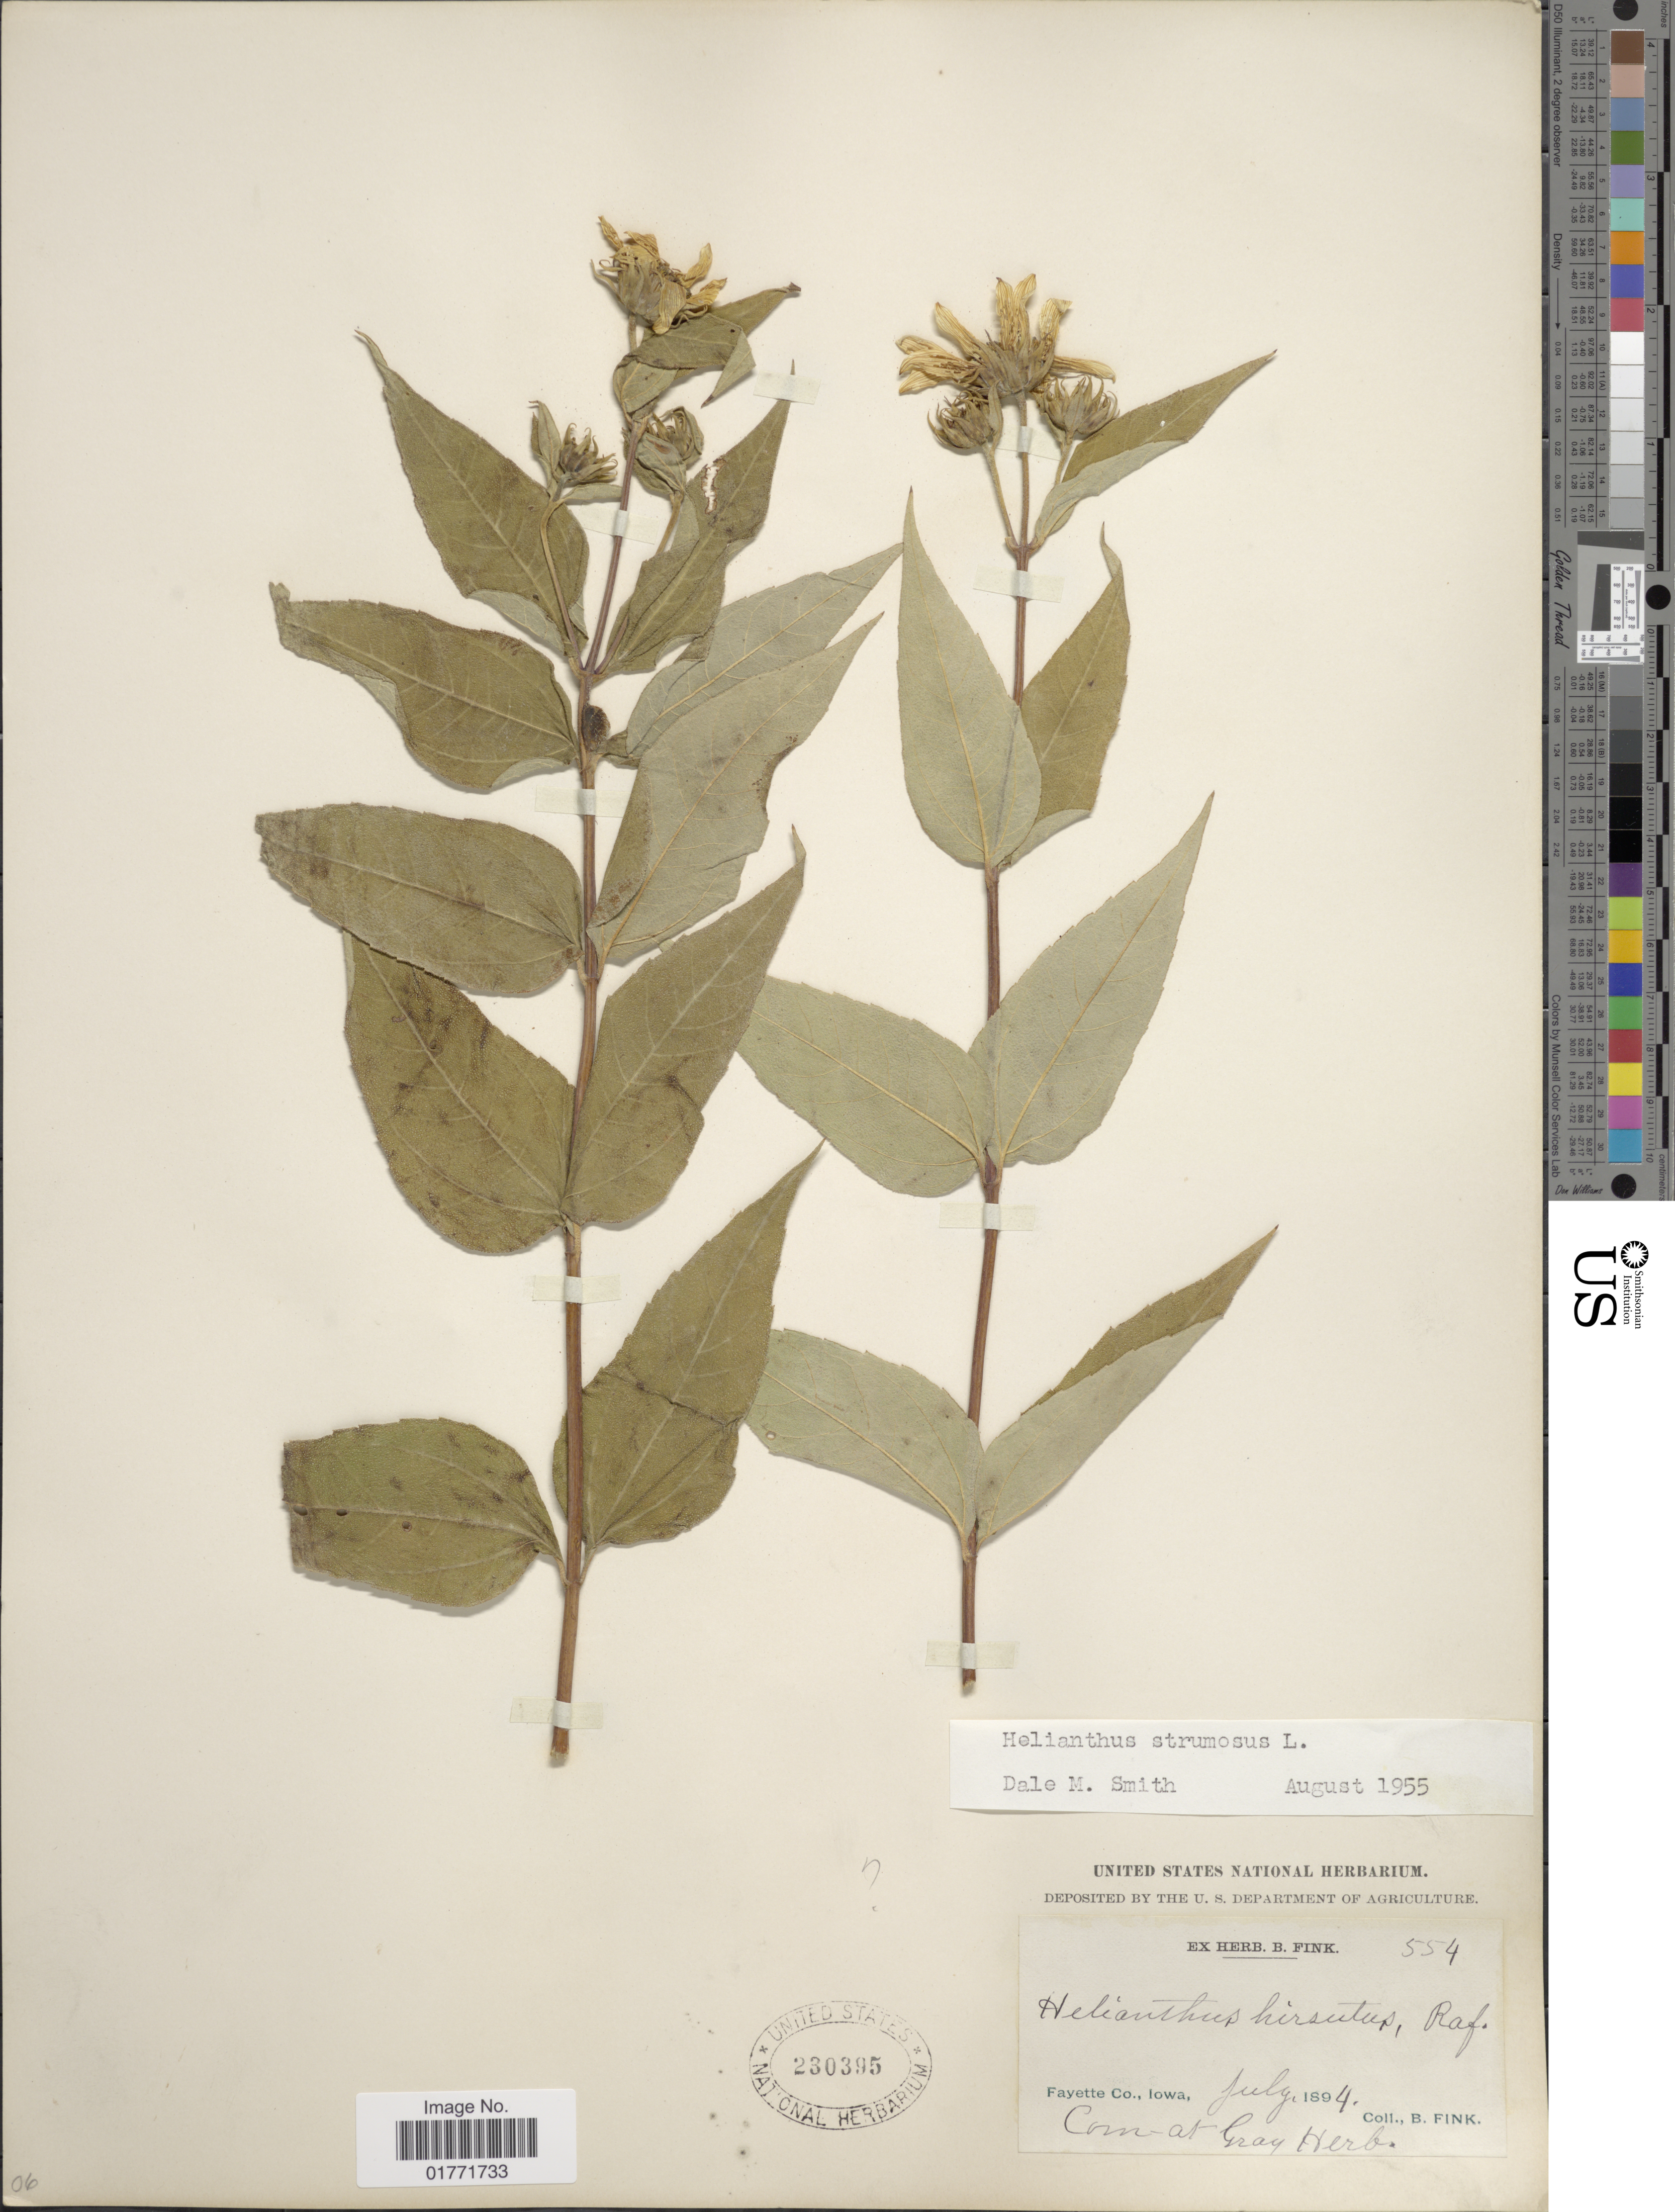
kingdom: Plantae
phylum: Tracheophyta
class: Magnoliopsida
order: Asterales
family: Asteraceae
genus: Helianthus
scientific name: Helianthus strumosus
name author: L.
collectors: B. Fink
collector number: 554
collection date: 1894-07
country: United States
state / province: Iowa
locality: Fayette Co.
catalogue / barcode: US 230395